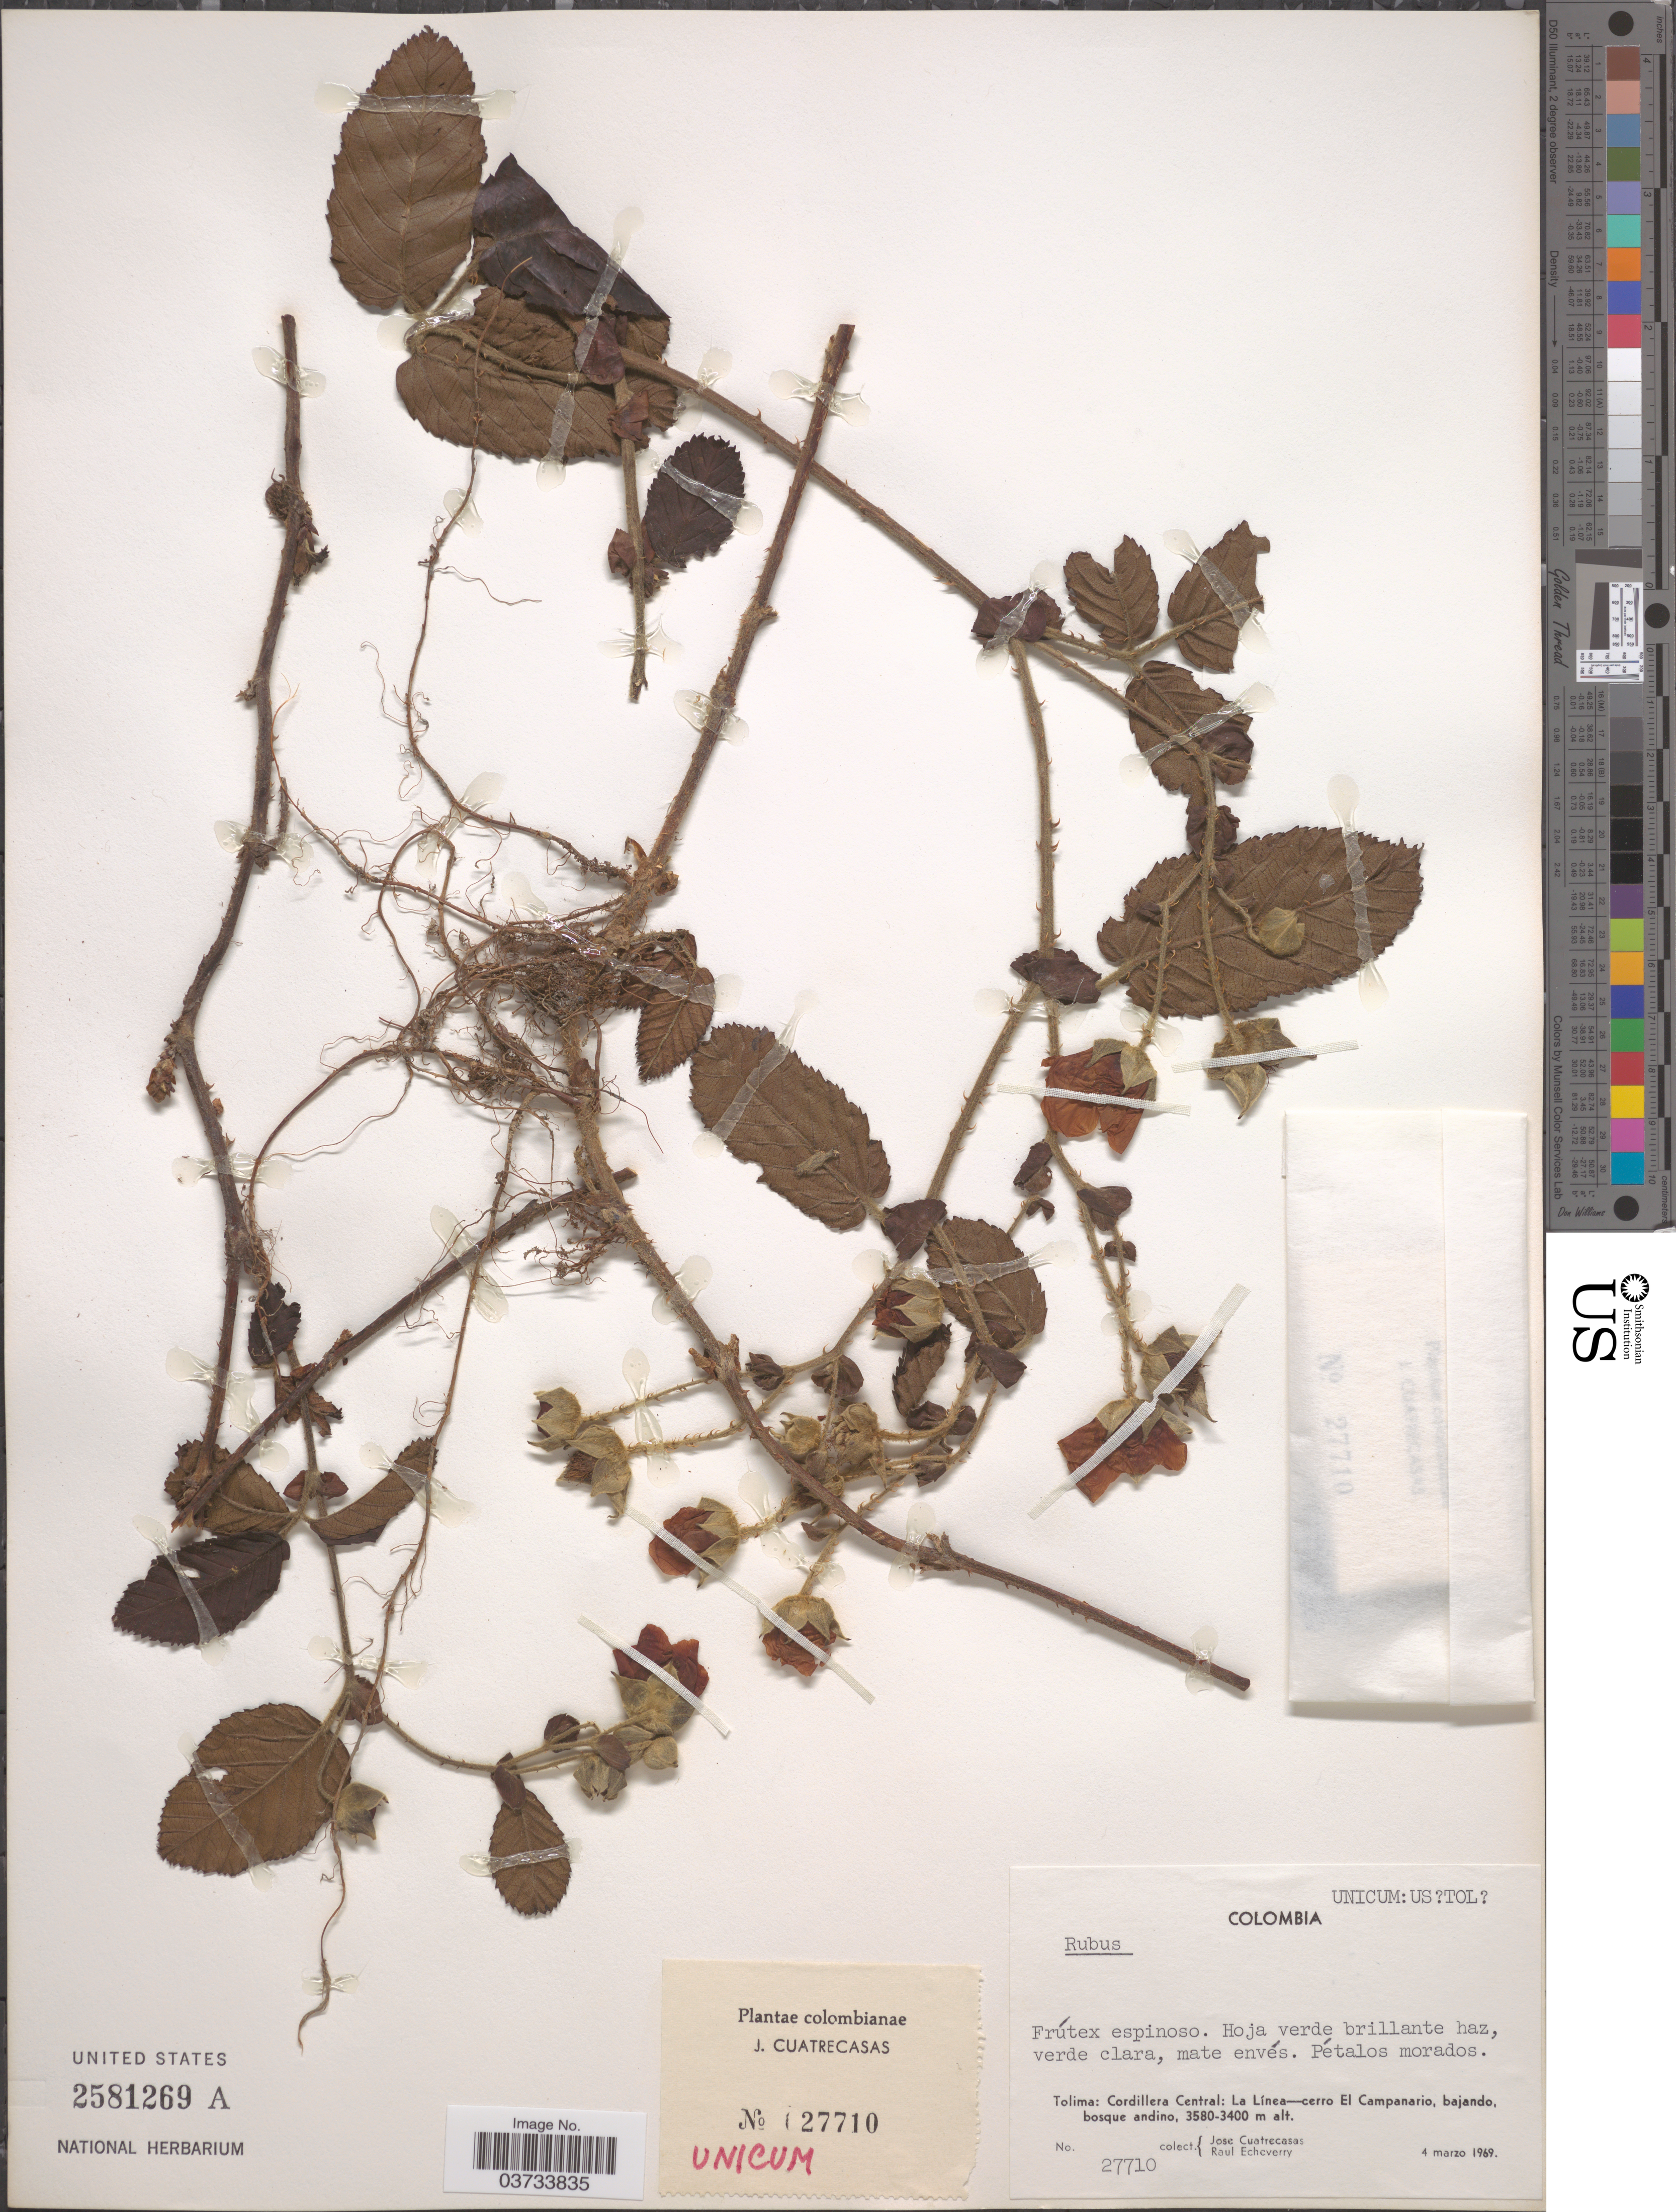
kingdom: Plantae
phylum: Tracheophyta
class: Magnoliopsida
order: Rosales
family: Rosaceae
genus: Rubus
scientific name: Rubus sp.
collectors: J. Cuatrecasas & R. Echeverry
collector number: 27710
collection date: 1969-03-04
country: Colombia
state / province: Tolima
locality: Cordillera Central: La Línea - cerro El Campanario, bajando, bosque andino.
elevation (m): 3400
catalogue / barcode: US 2581269A